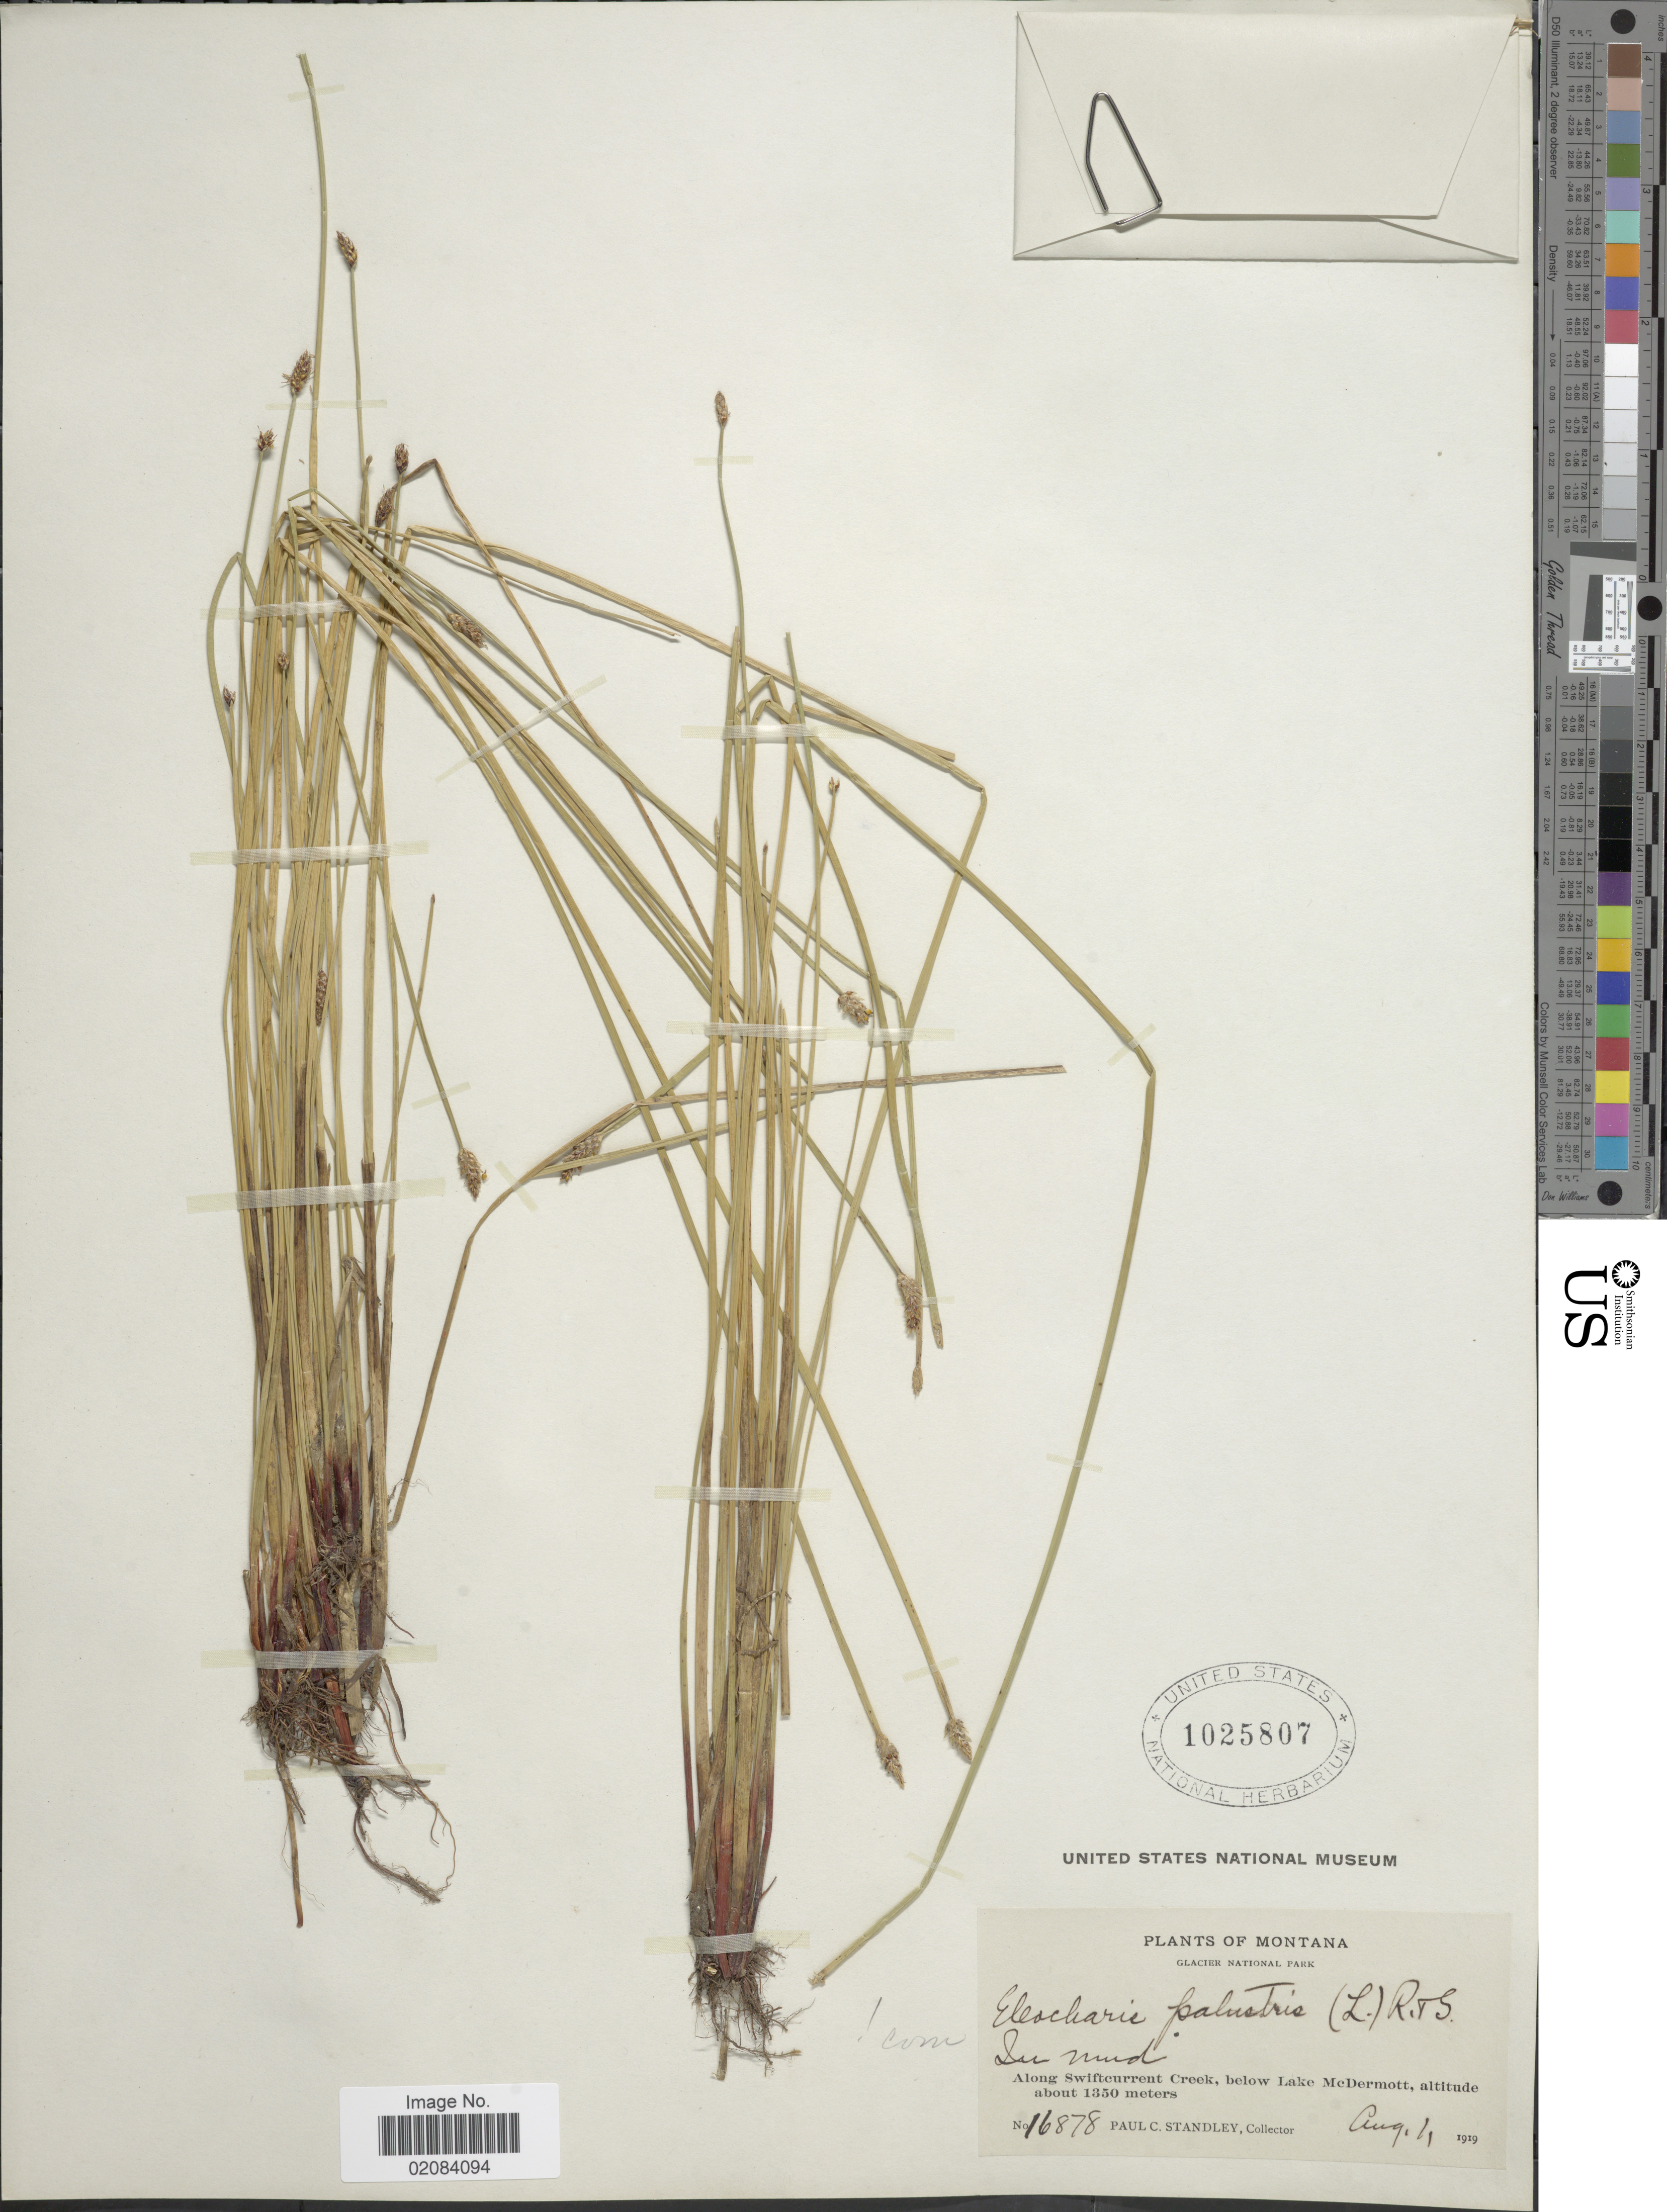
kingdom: Plantae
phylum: Tracheophyta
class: Liliopsida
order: Poales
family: Cyperaceae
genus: Eleocharis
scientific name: Eleocharis palustris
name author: (L.) Roem. & Schult.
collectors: P. C. Standley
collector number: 16878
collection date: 1919-08-01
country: United States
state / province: Montana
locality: Glacier National Park. In Mud, Along Swiftcurrent Creek, below Lake McDermott.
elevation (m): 1350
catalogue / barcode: US 1025807